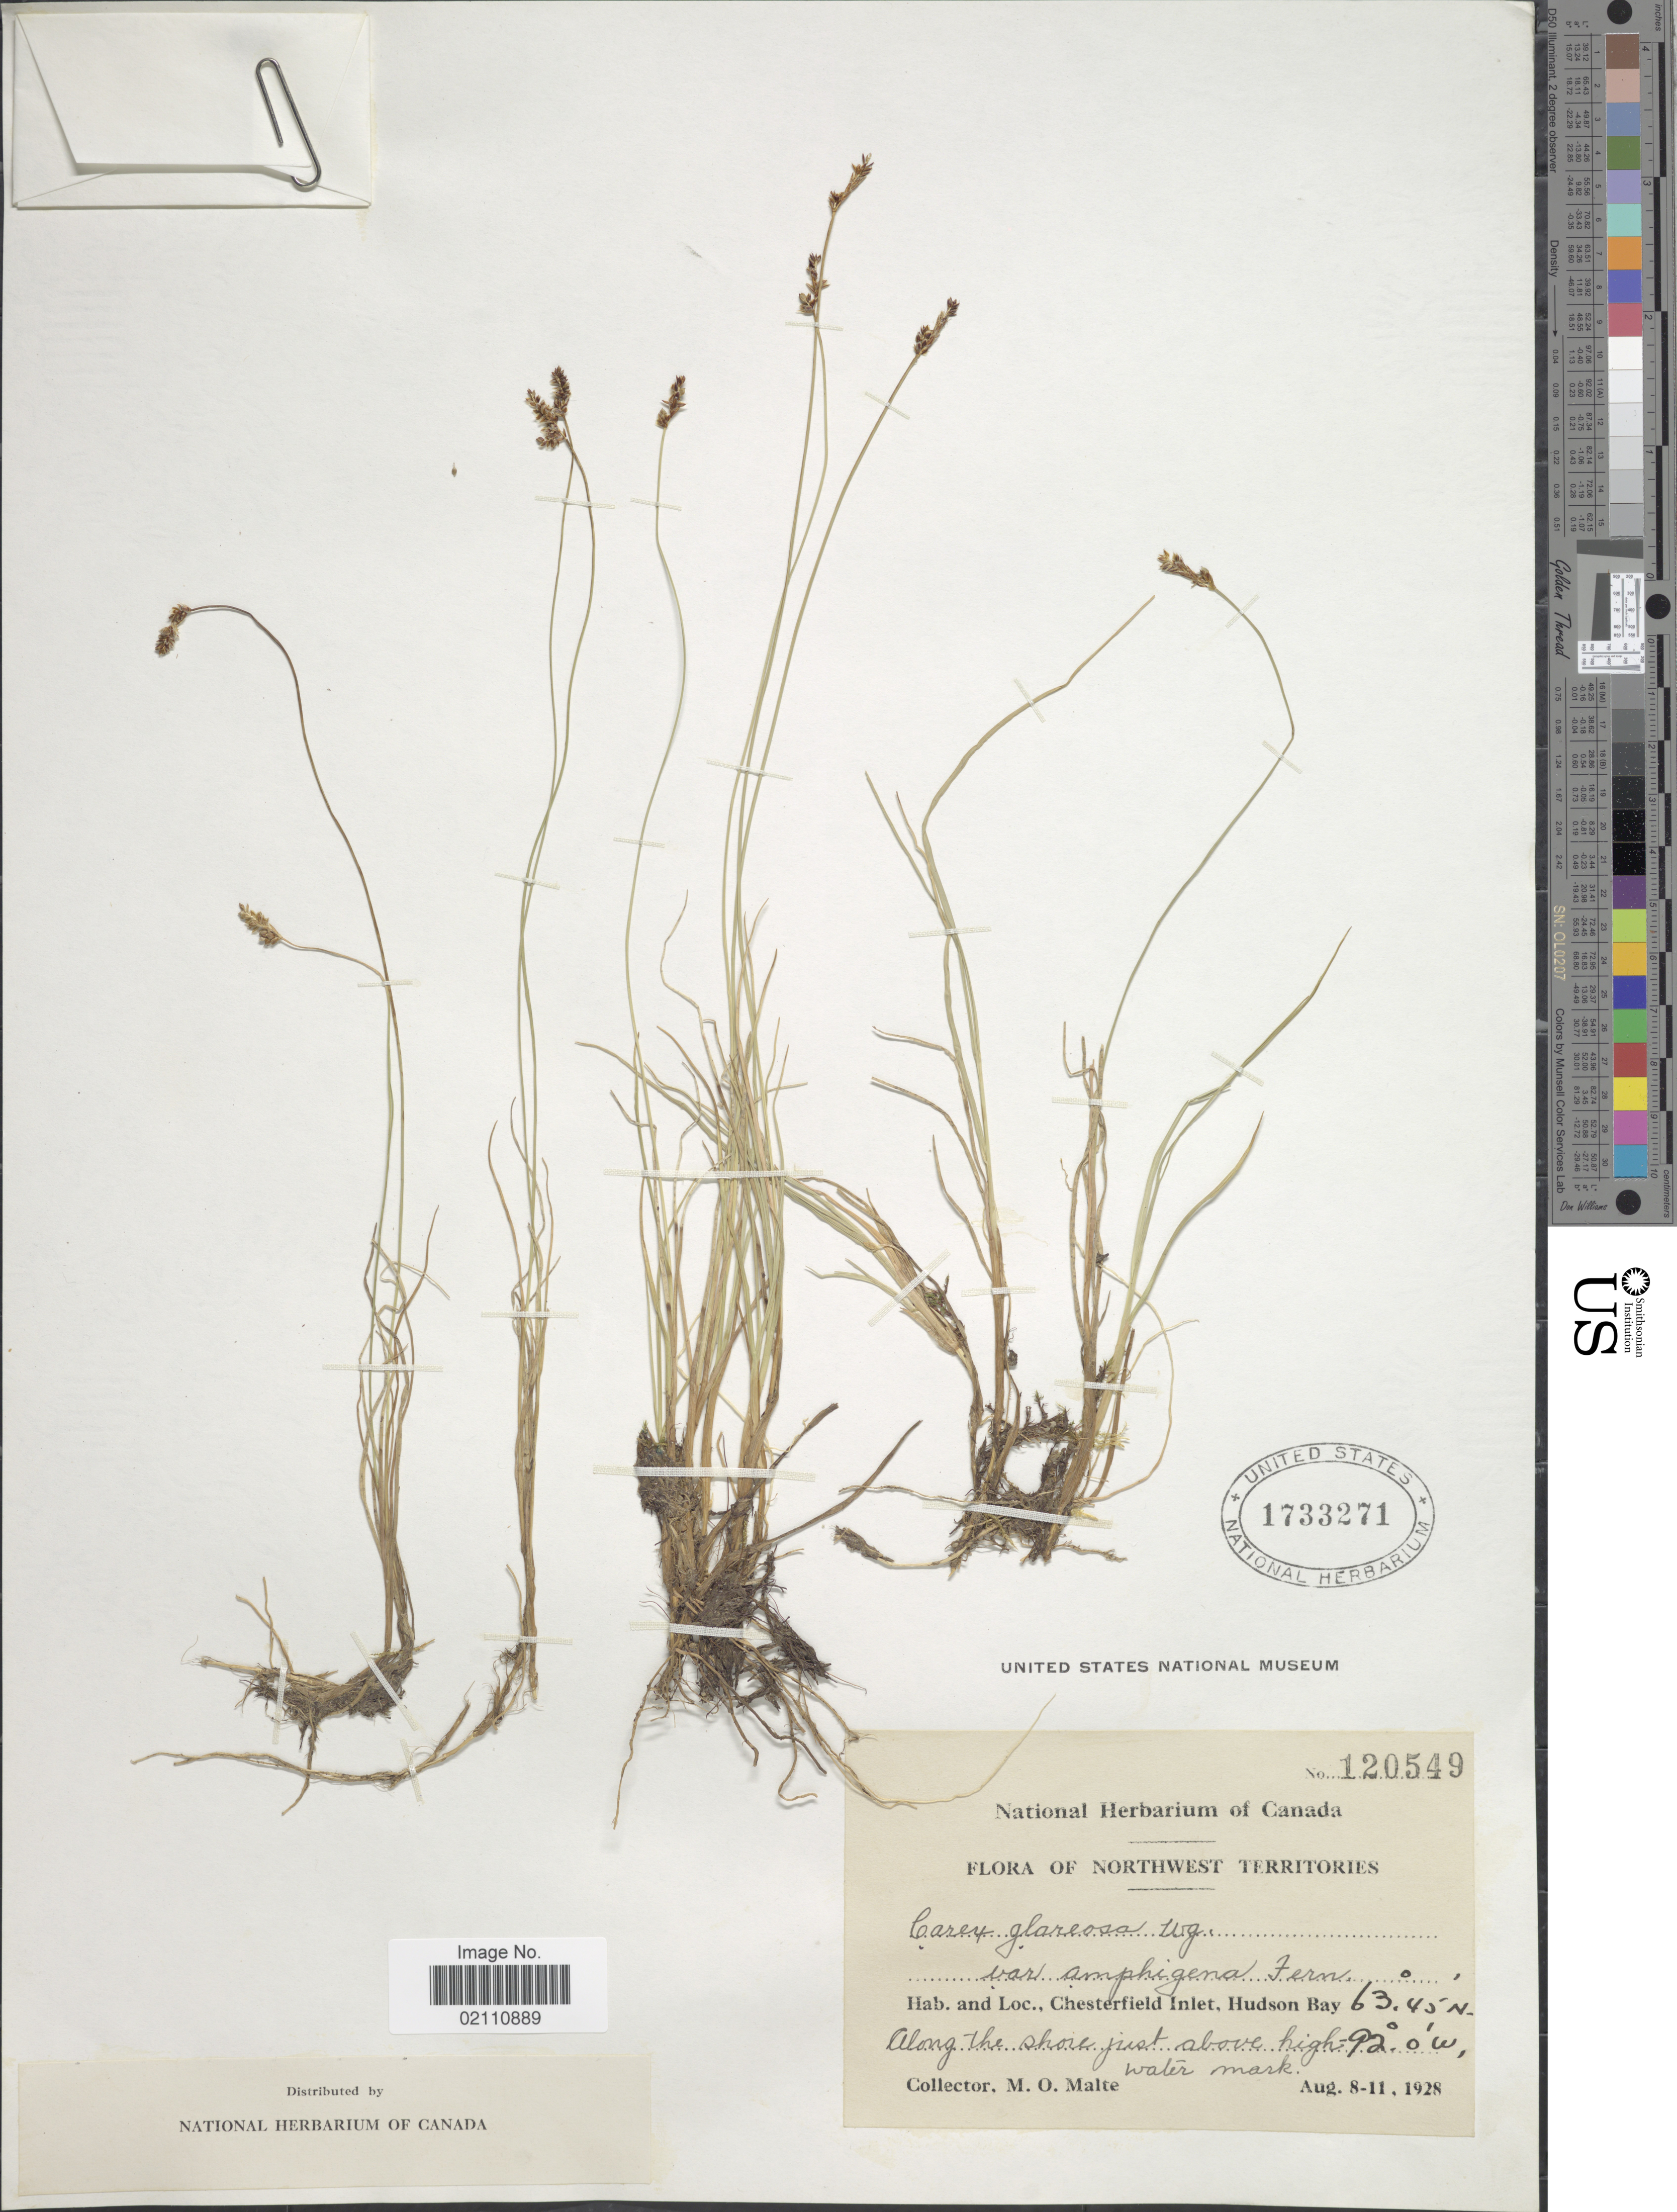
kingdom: Plantae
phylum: Tracheophyta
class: Liliopsida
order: Poales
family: Cyperaceae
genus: Carex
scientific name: Carex glareosa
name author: Schkuhr ex Wahlenb.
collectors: M. O. Malte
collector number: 120549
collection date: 1928-08-08/1928-08-11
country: Canada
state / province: Northwest Territories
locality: Chesterfield Inlet, Hudson Bay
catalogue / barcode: US 1733271